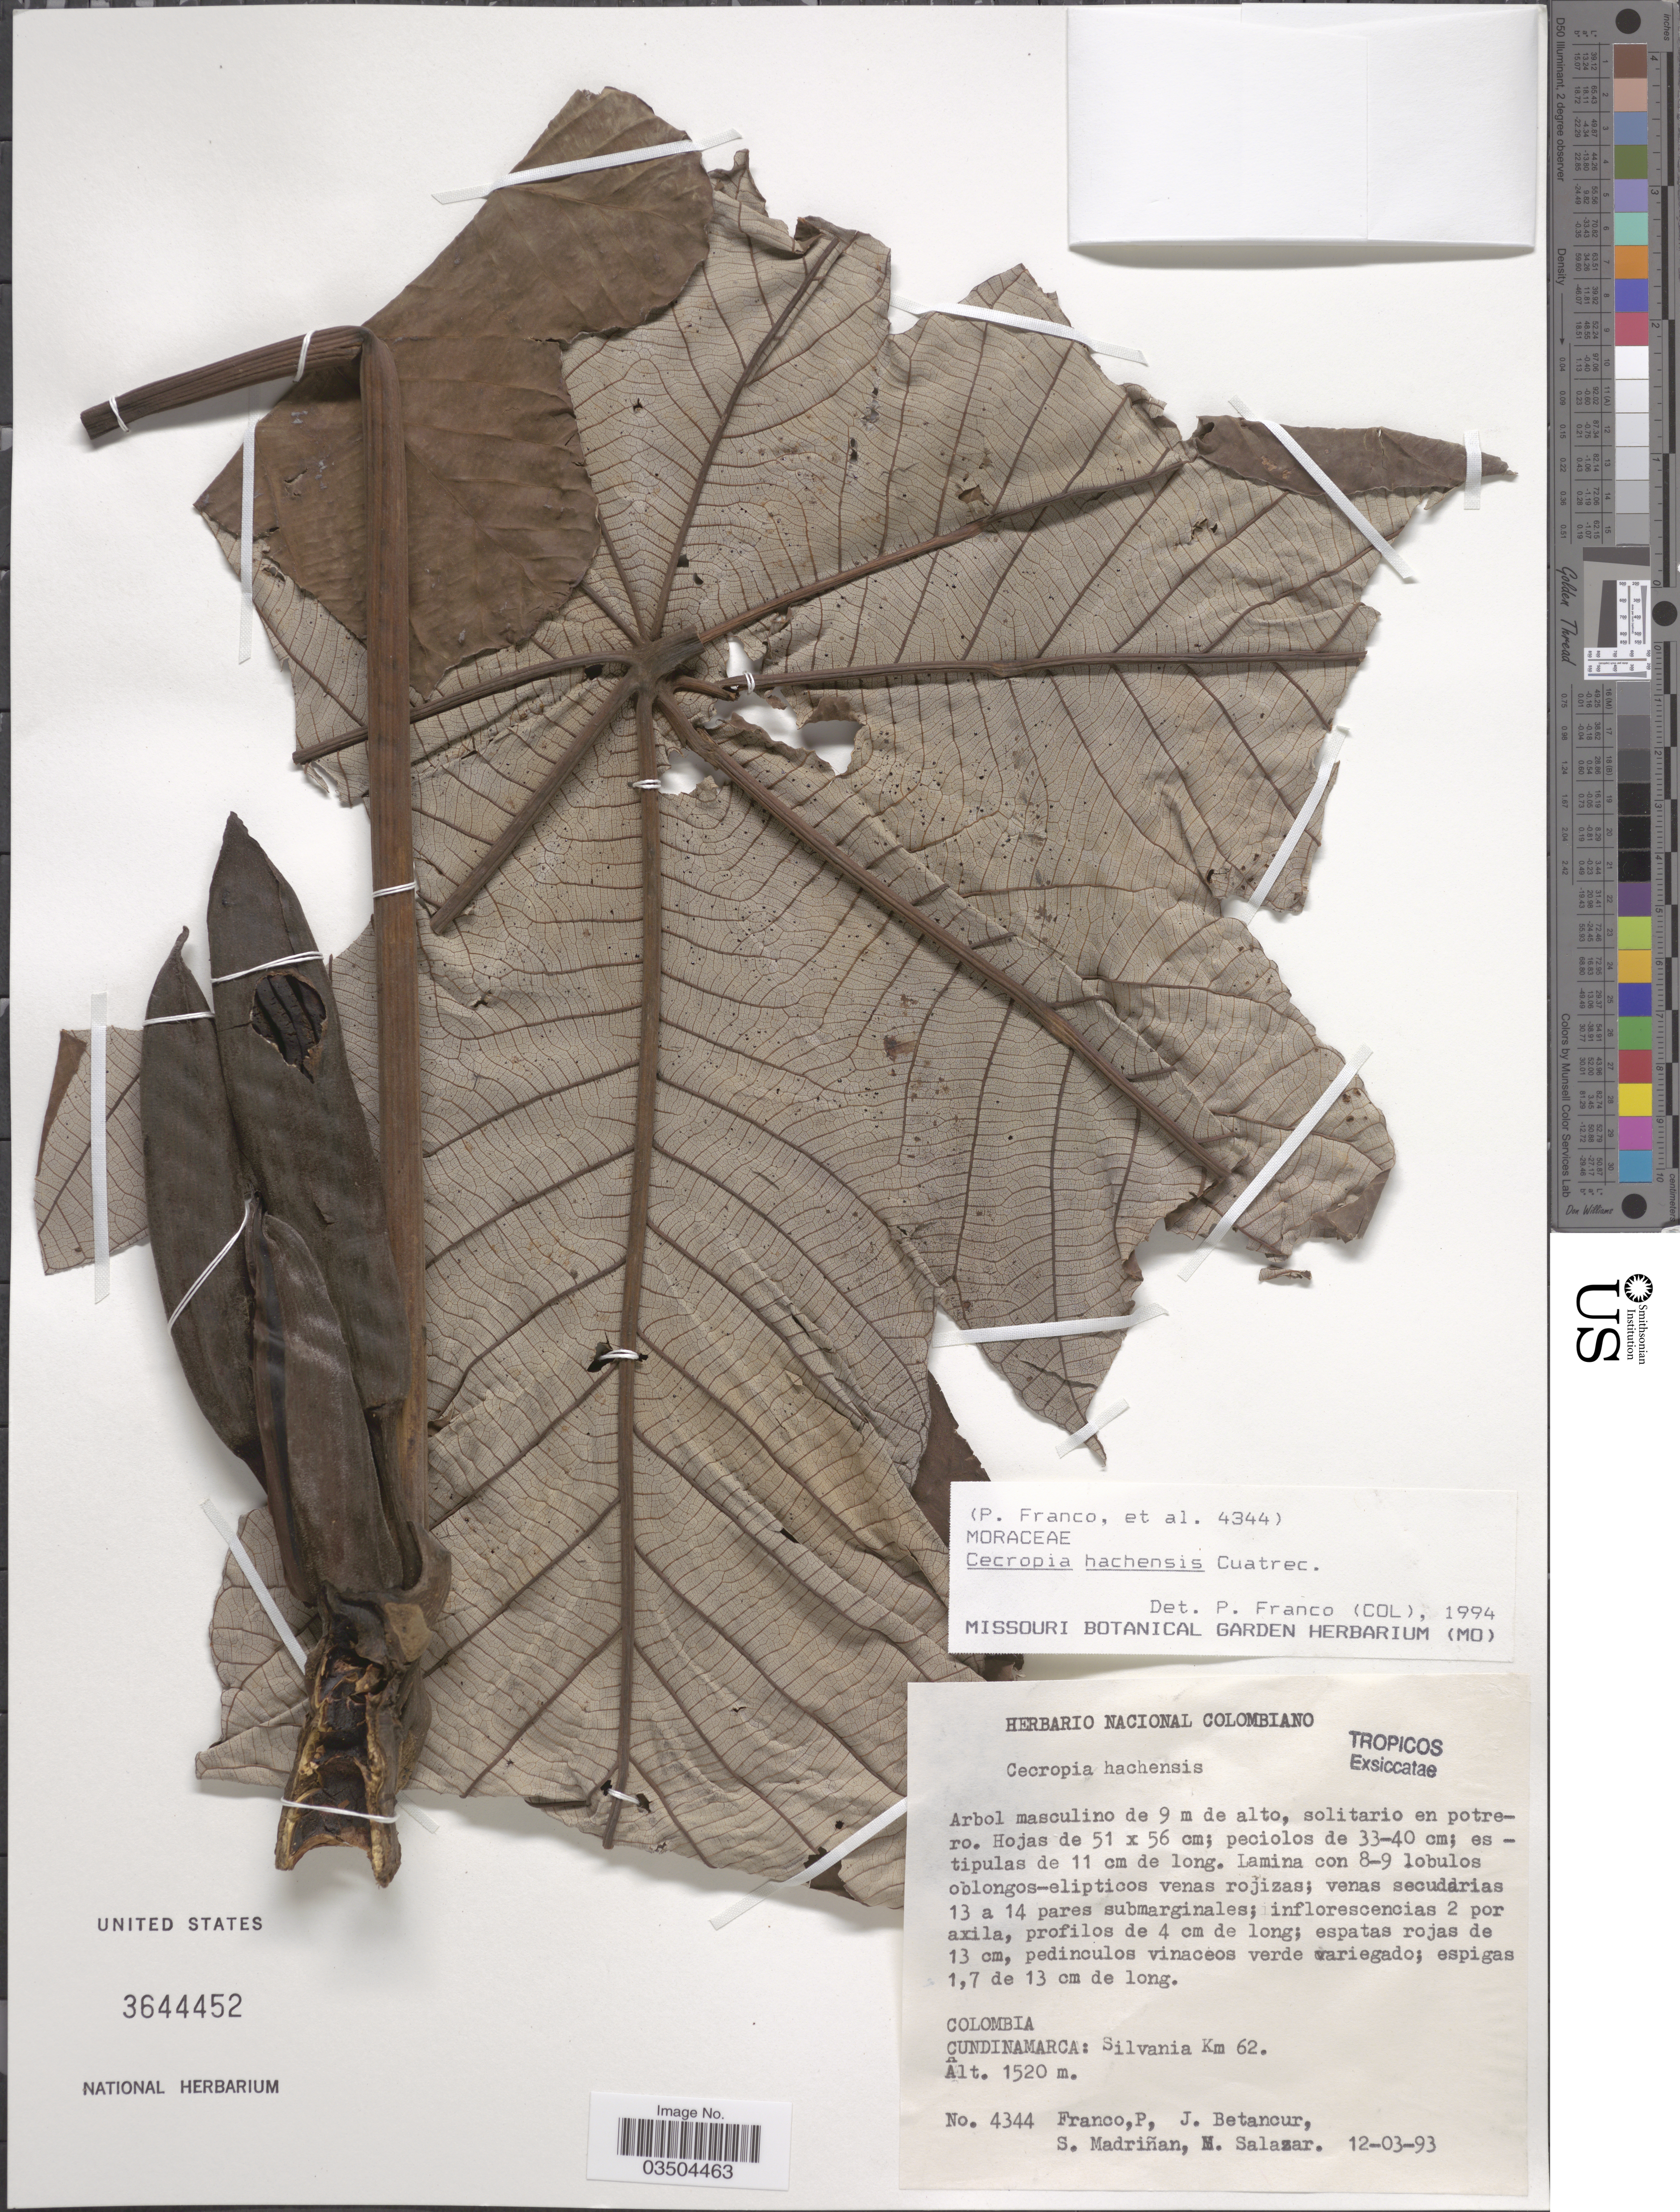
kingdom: Plantae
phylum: Tracheophyta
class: Magnoliopsida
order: Rosales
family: Urticaceae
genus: Cecropia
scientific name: Cecropia hachensis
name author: Cuatrec.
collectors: P. Franco, J. Betancur, S. Madriñán & M. Salazar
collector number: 4344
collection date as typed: Transcribed d/m/y: 12/3/93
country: Colombia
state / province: Cundinamarca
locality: Silvania Km 62.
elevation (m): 1520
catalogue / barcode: US 3644452